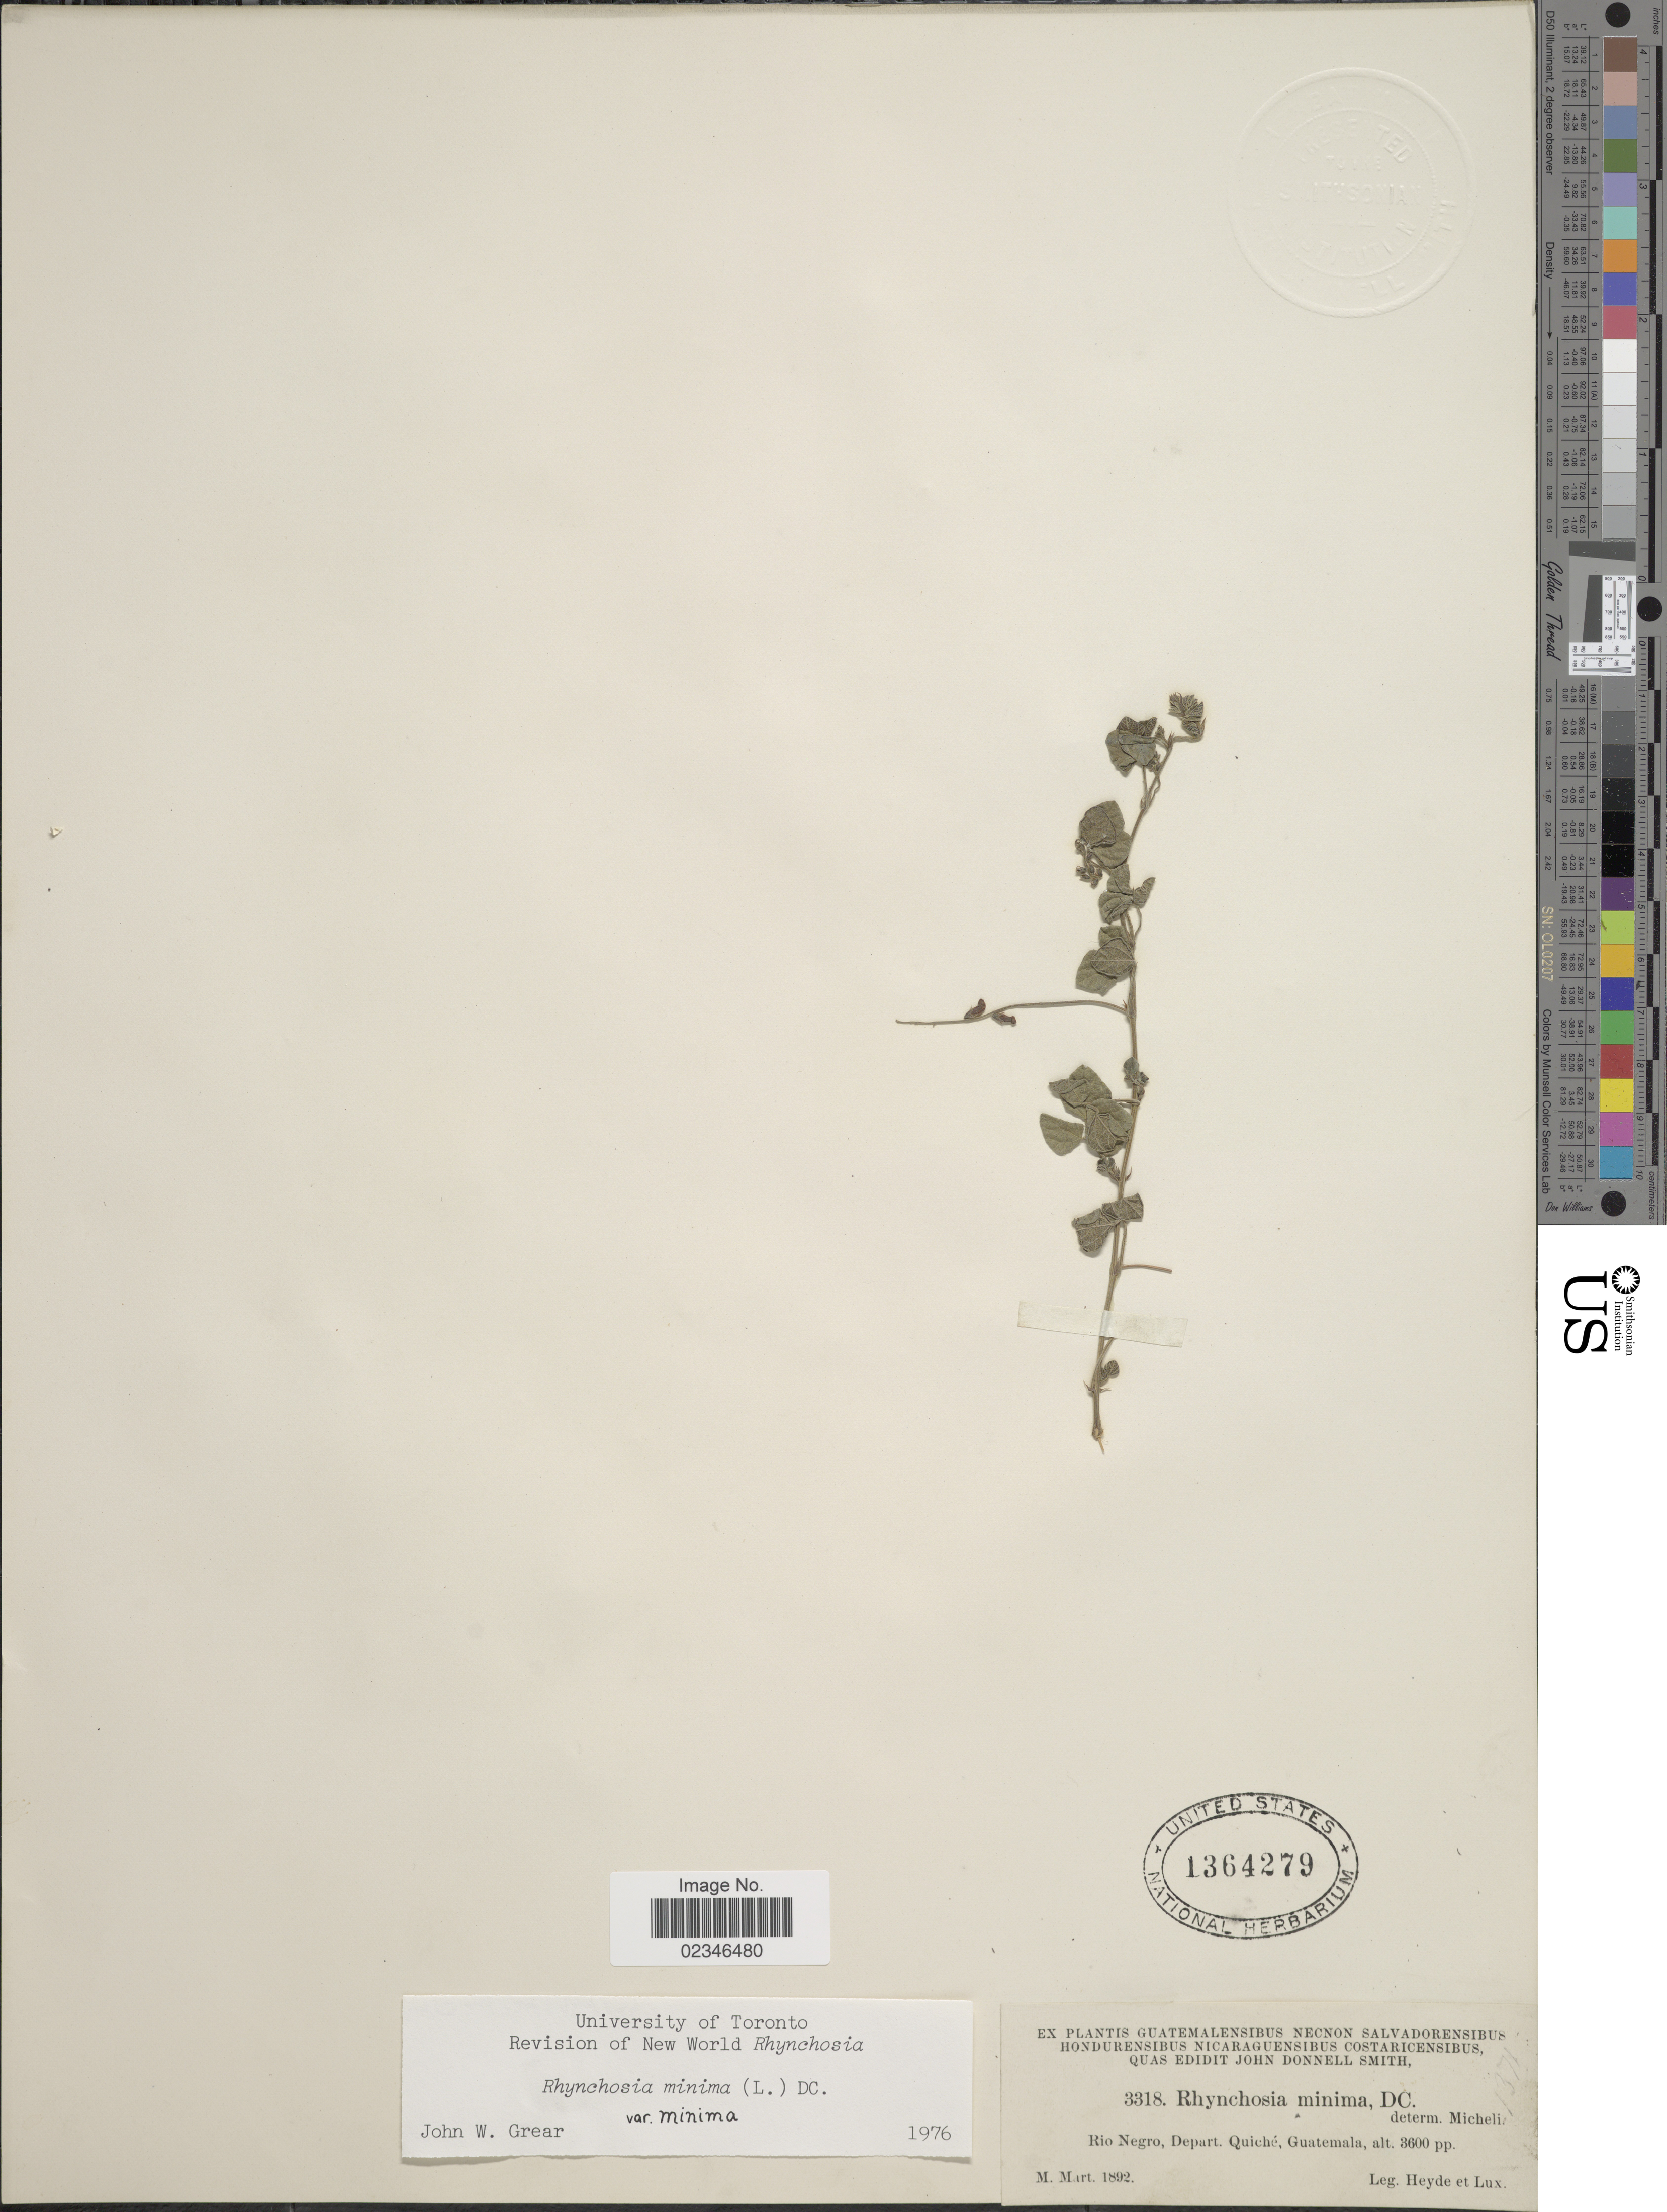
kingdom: Plantae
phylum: Tracheophyta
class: Magnoliopsida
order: Fabales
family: Fabaceae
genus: Rhynchosia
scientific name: Rhynchosia minima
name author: (L.) DC.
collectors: Heyde & Lux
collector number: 3318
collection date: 1892-03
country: Guatemala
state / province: El Quiché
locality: Rio Negro, Depart. Quiché, Guatemala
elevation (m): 1097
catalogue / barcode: US 1364279